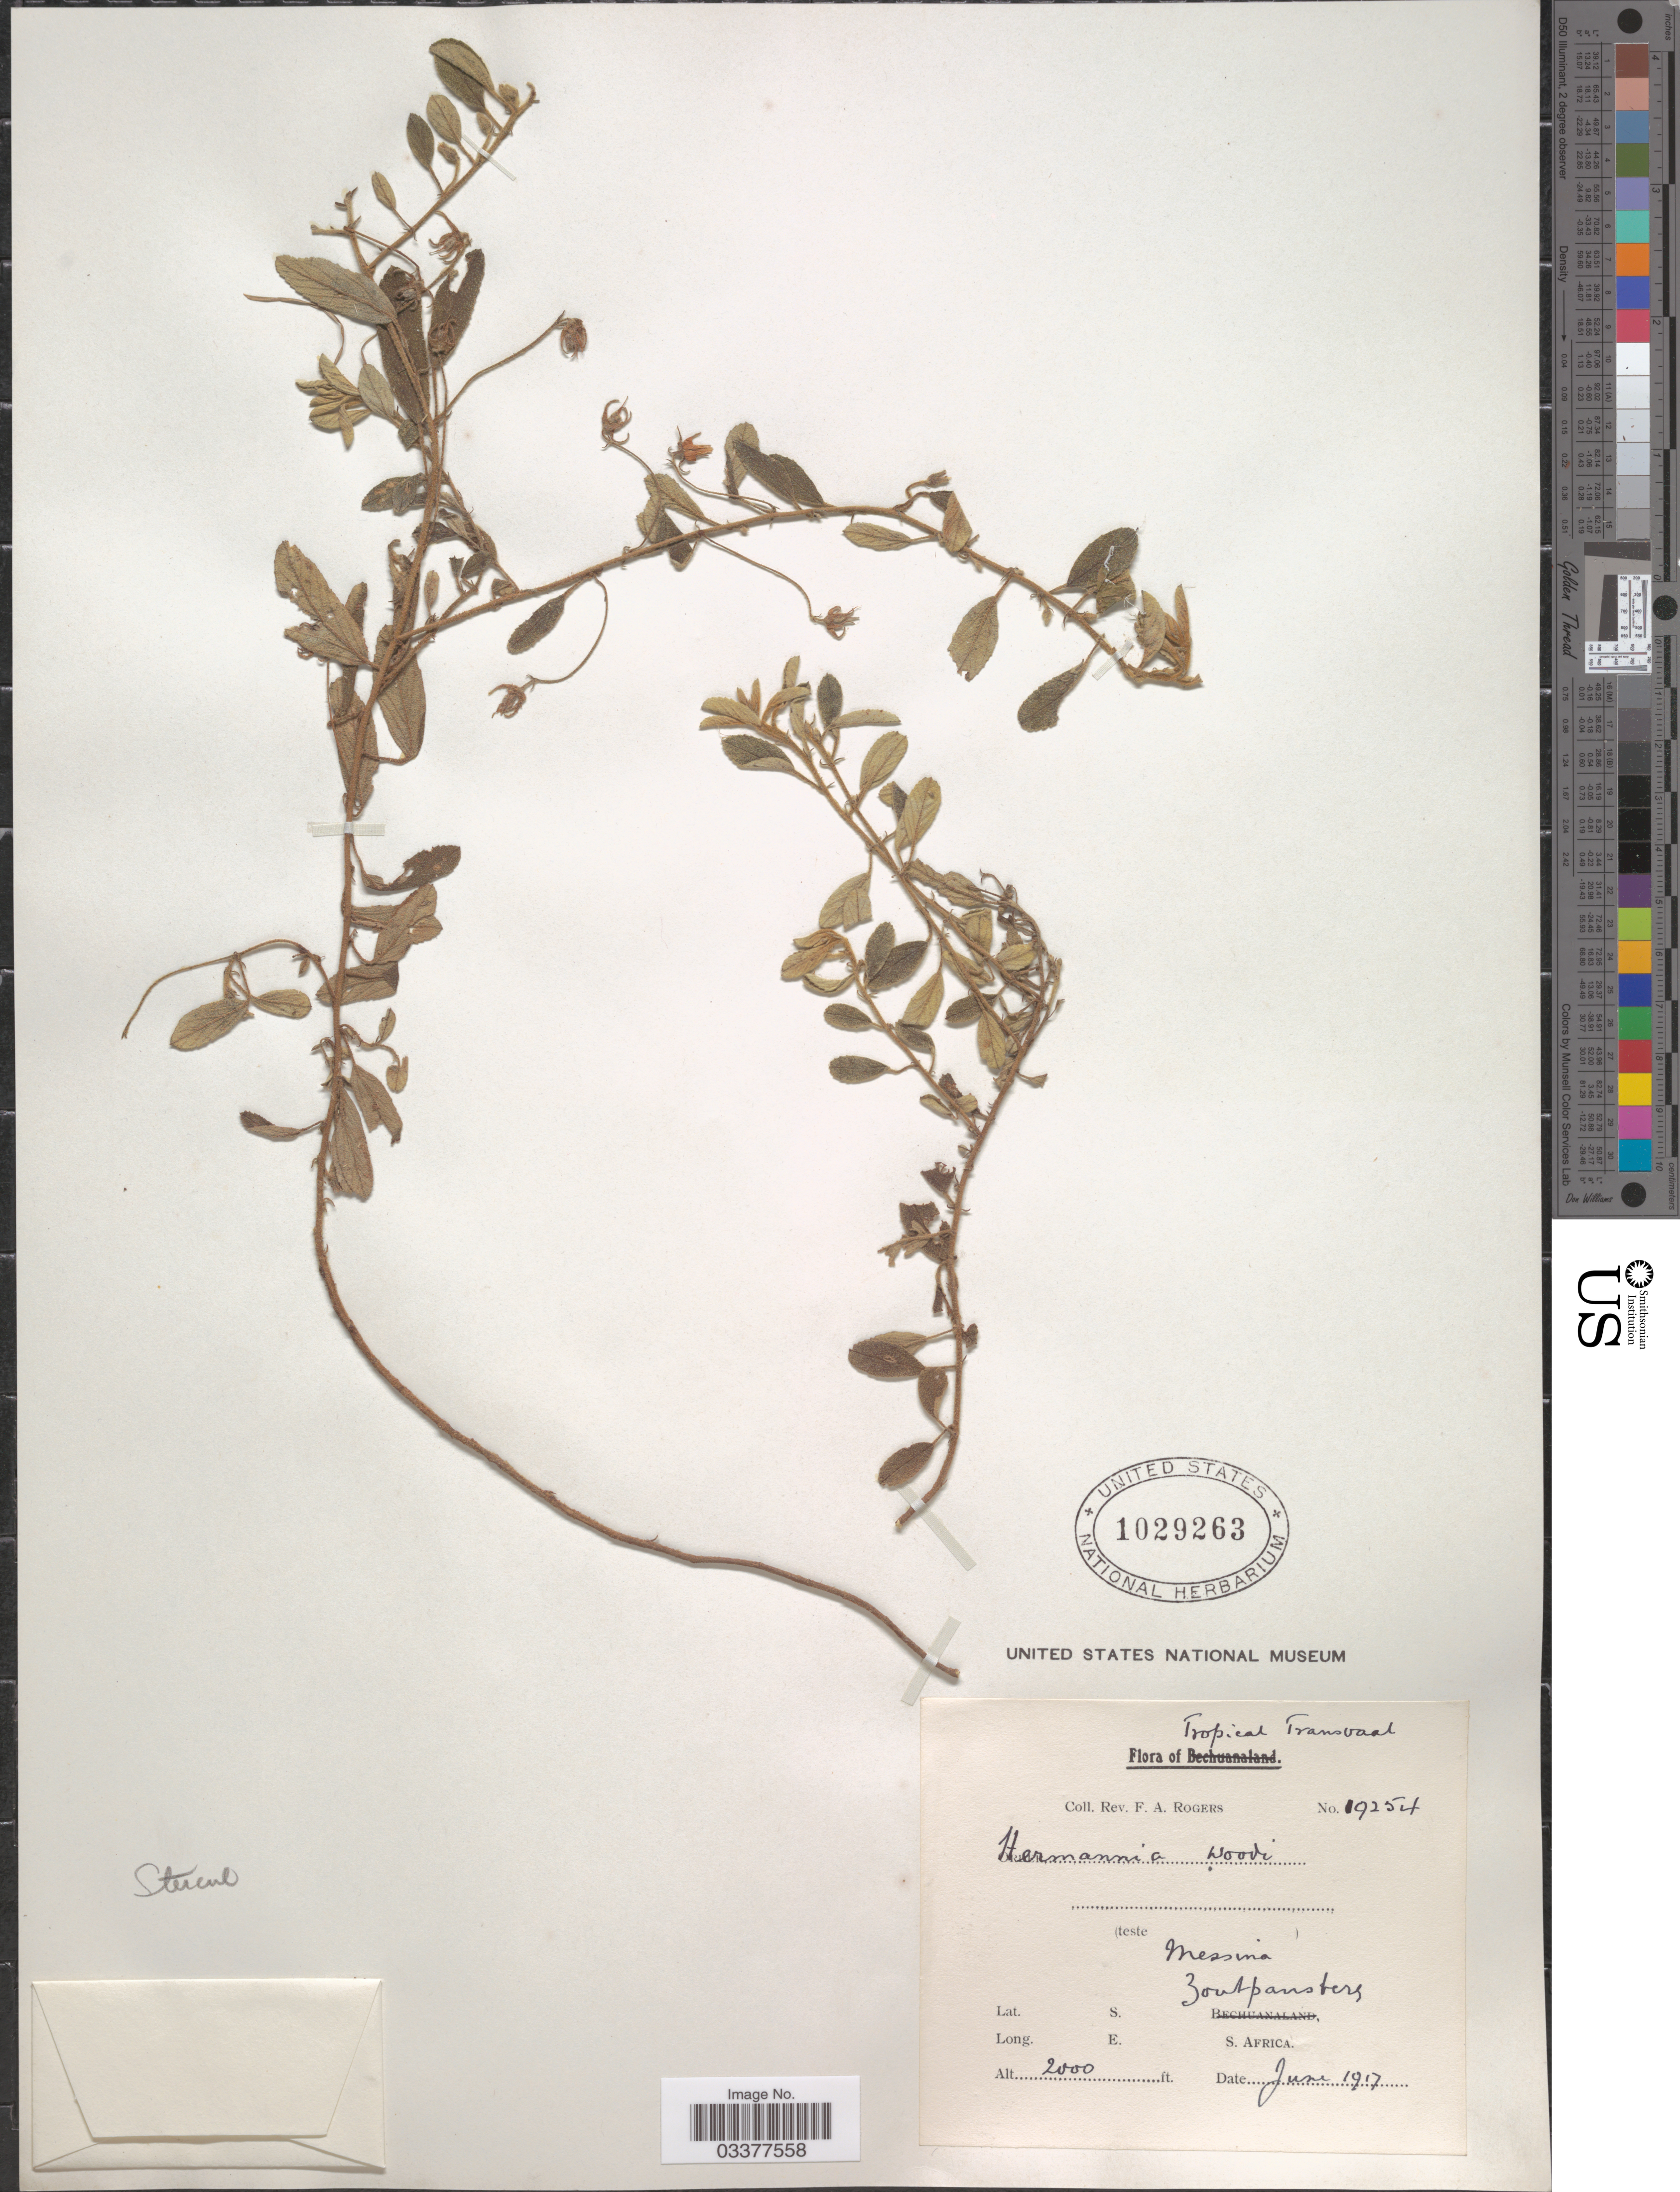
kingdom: Plantae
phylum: Tracheophyta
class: Magnoliopsida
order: Malvales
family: Malvaceae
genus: Hermannia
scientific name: Hermannia woodii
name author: Schinz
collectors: F. A. Rogers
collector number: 19254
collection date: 1917-06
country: South Africa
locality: Tropical Transvaal. (teste Messina). Zoutpansberg. S. Africa.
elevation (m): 610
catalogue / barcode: US 1029263